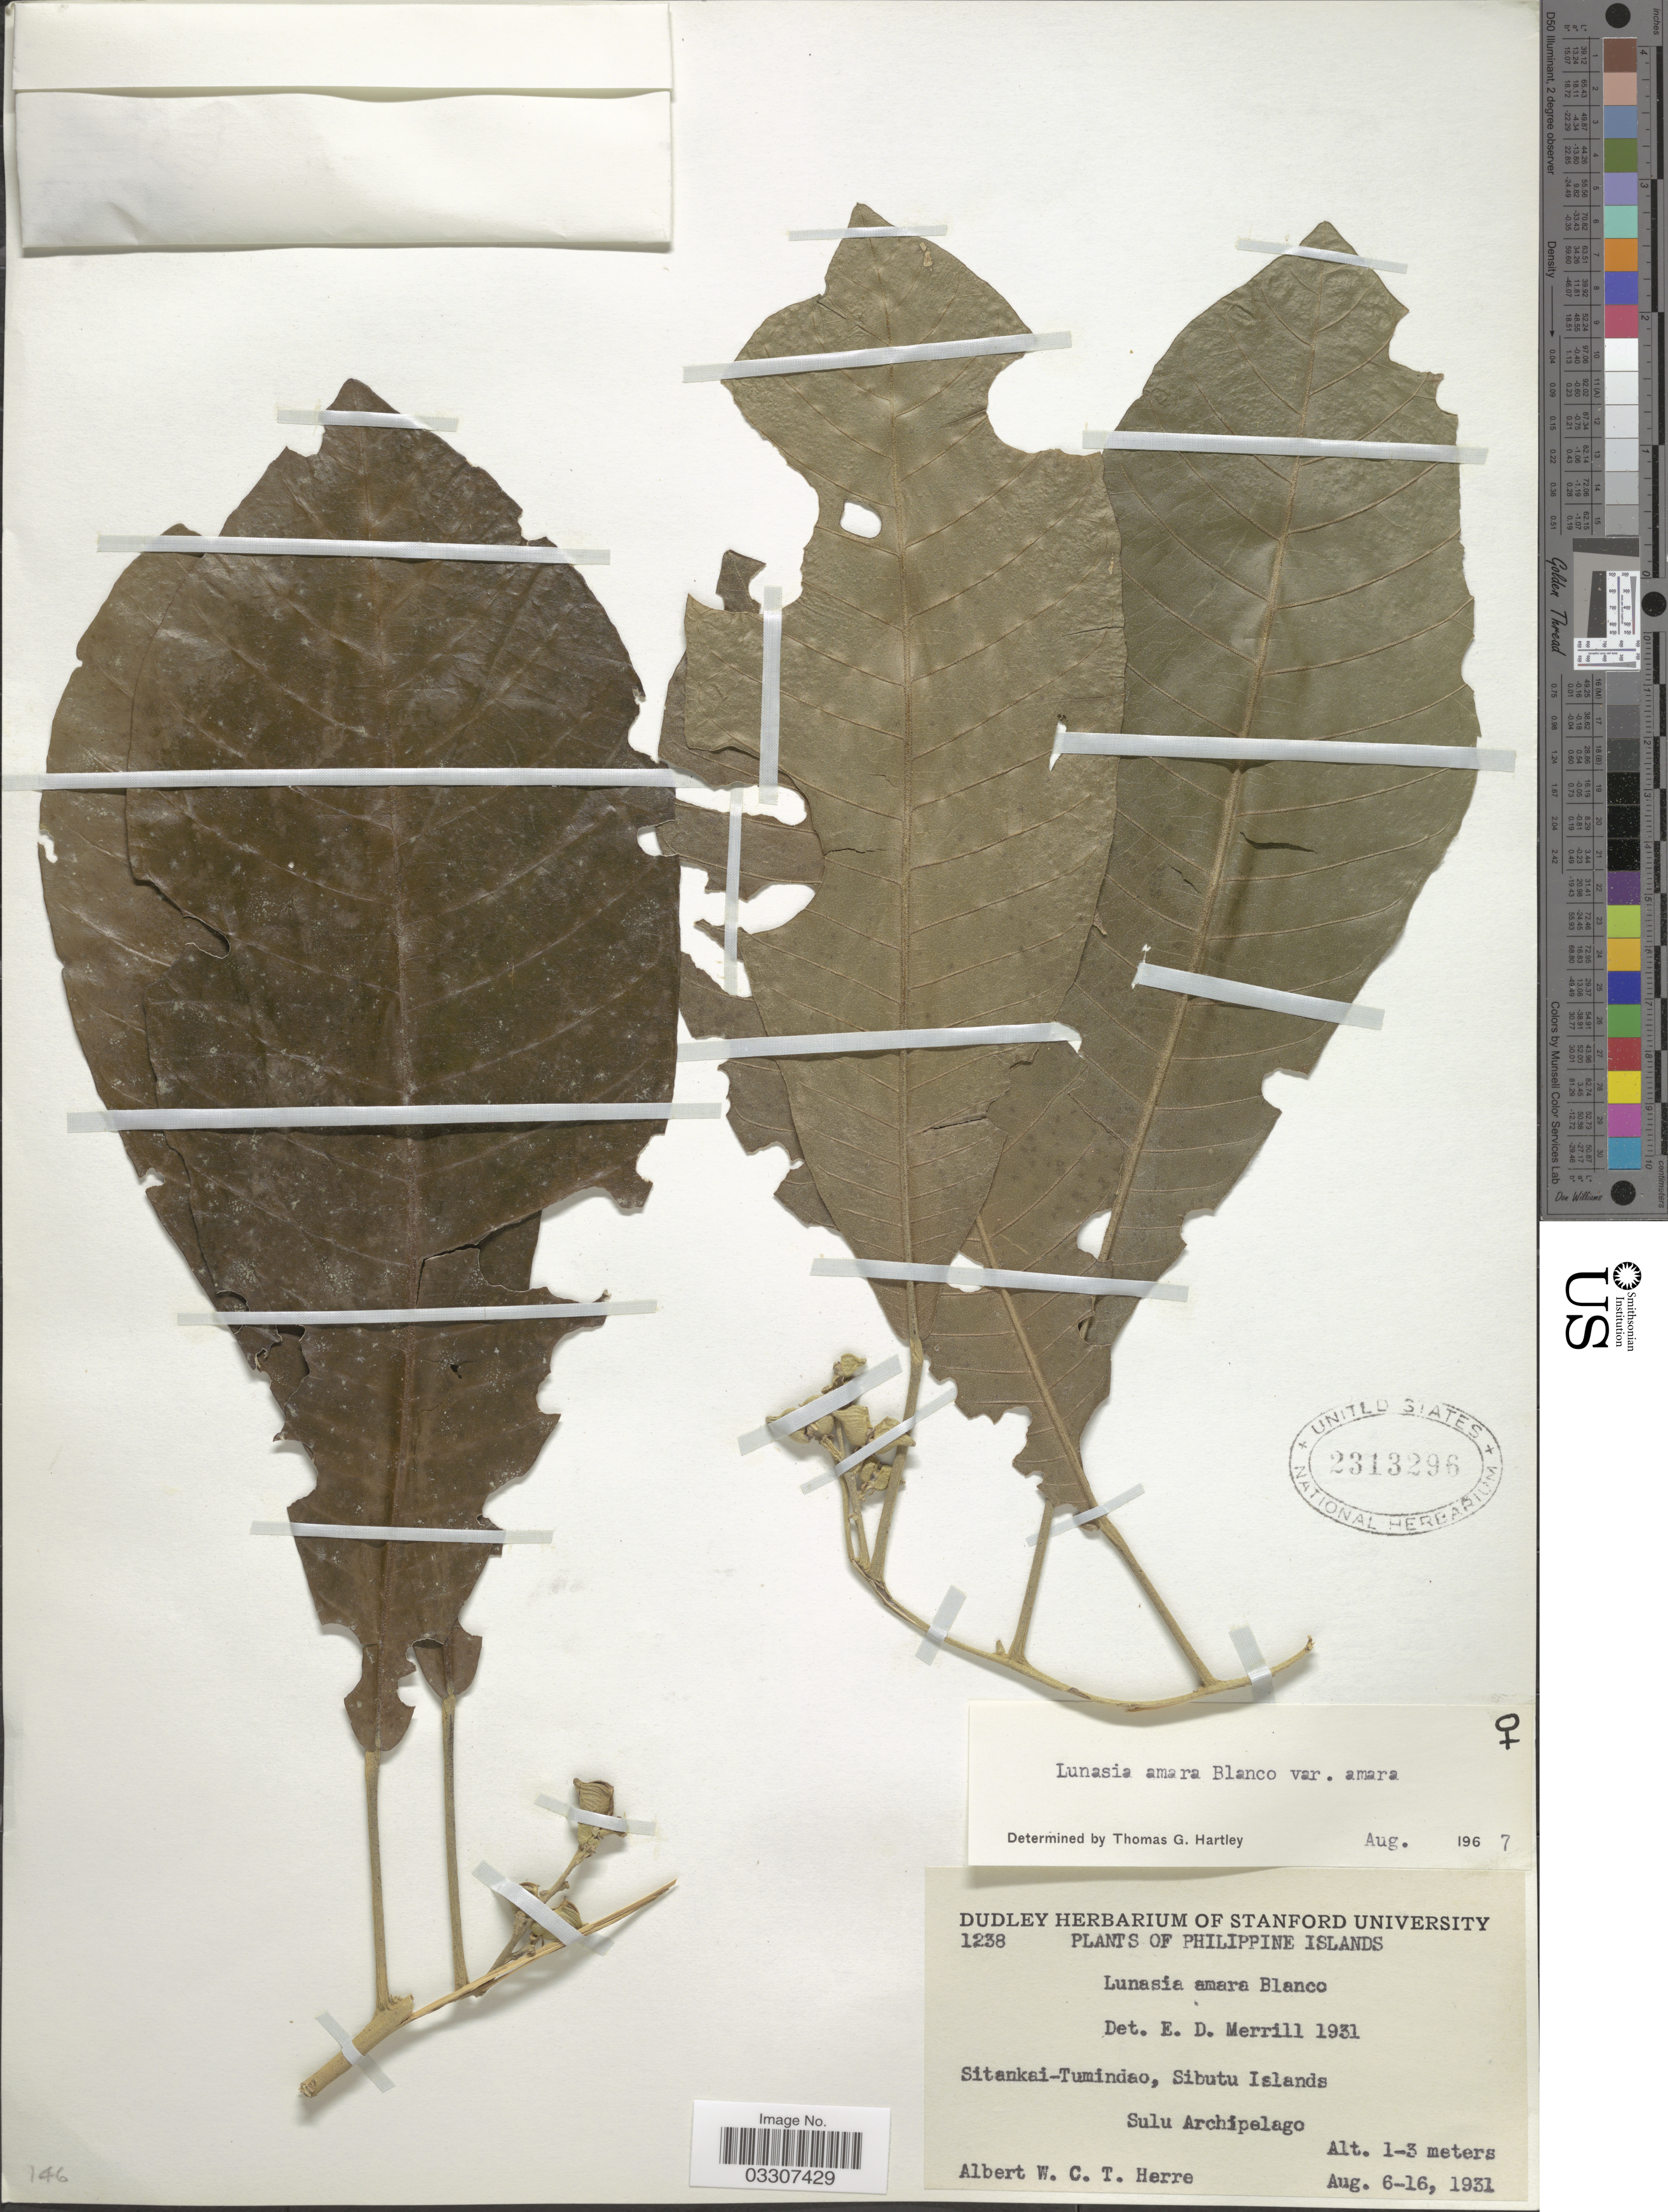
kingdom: Plantae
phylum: Tracheophyta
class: Magnoliopsida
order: Sapindales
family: Rutaceae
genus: Lunasia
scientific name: Lunasia amara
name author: Blanco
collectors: A. W. Herre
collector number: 1238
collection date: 1931-08-06/1931-08-16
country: Philippines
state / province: Muslim Mindanao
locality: Philippine Islands. Sitankai-Tumindao, Sibutu Islands. Sulu Archipelago.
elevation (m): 1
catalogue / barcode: US 2313296